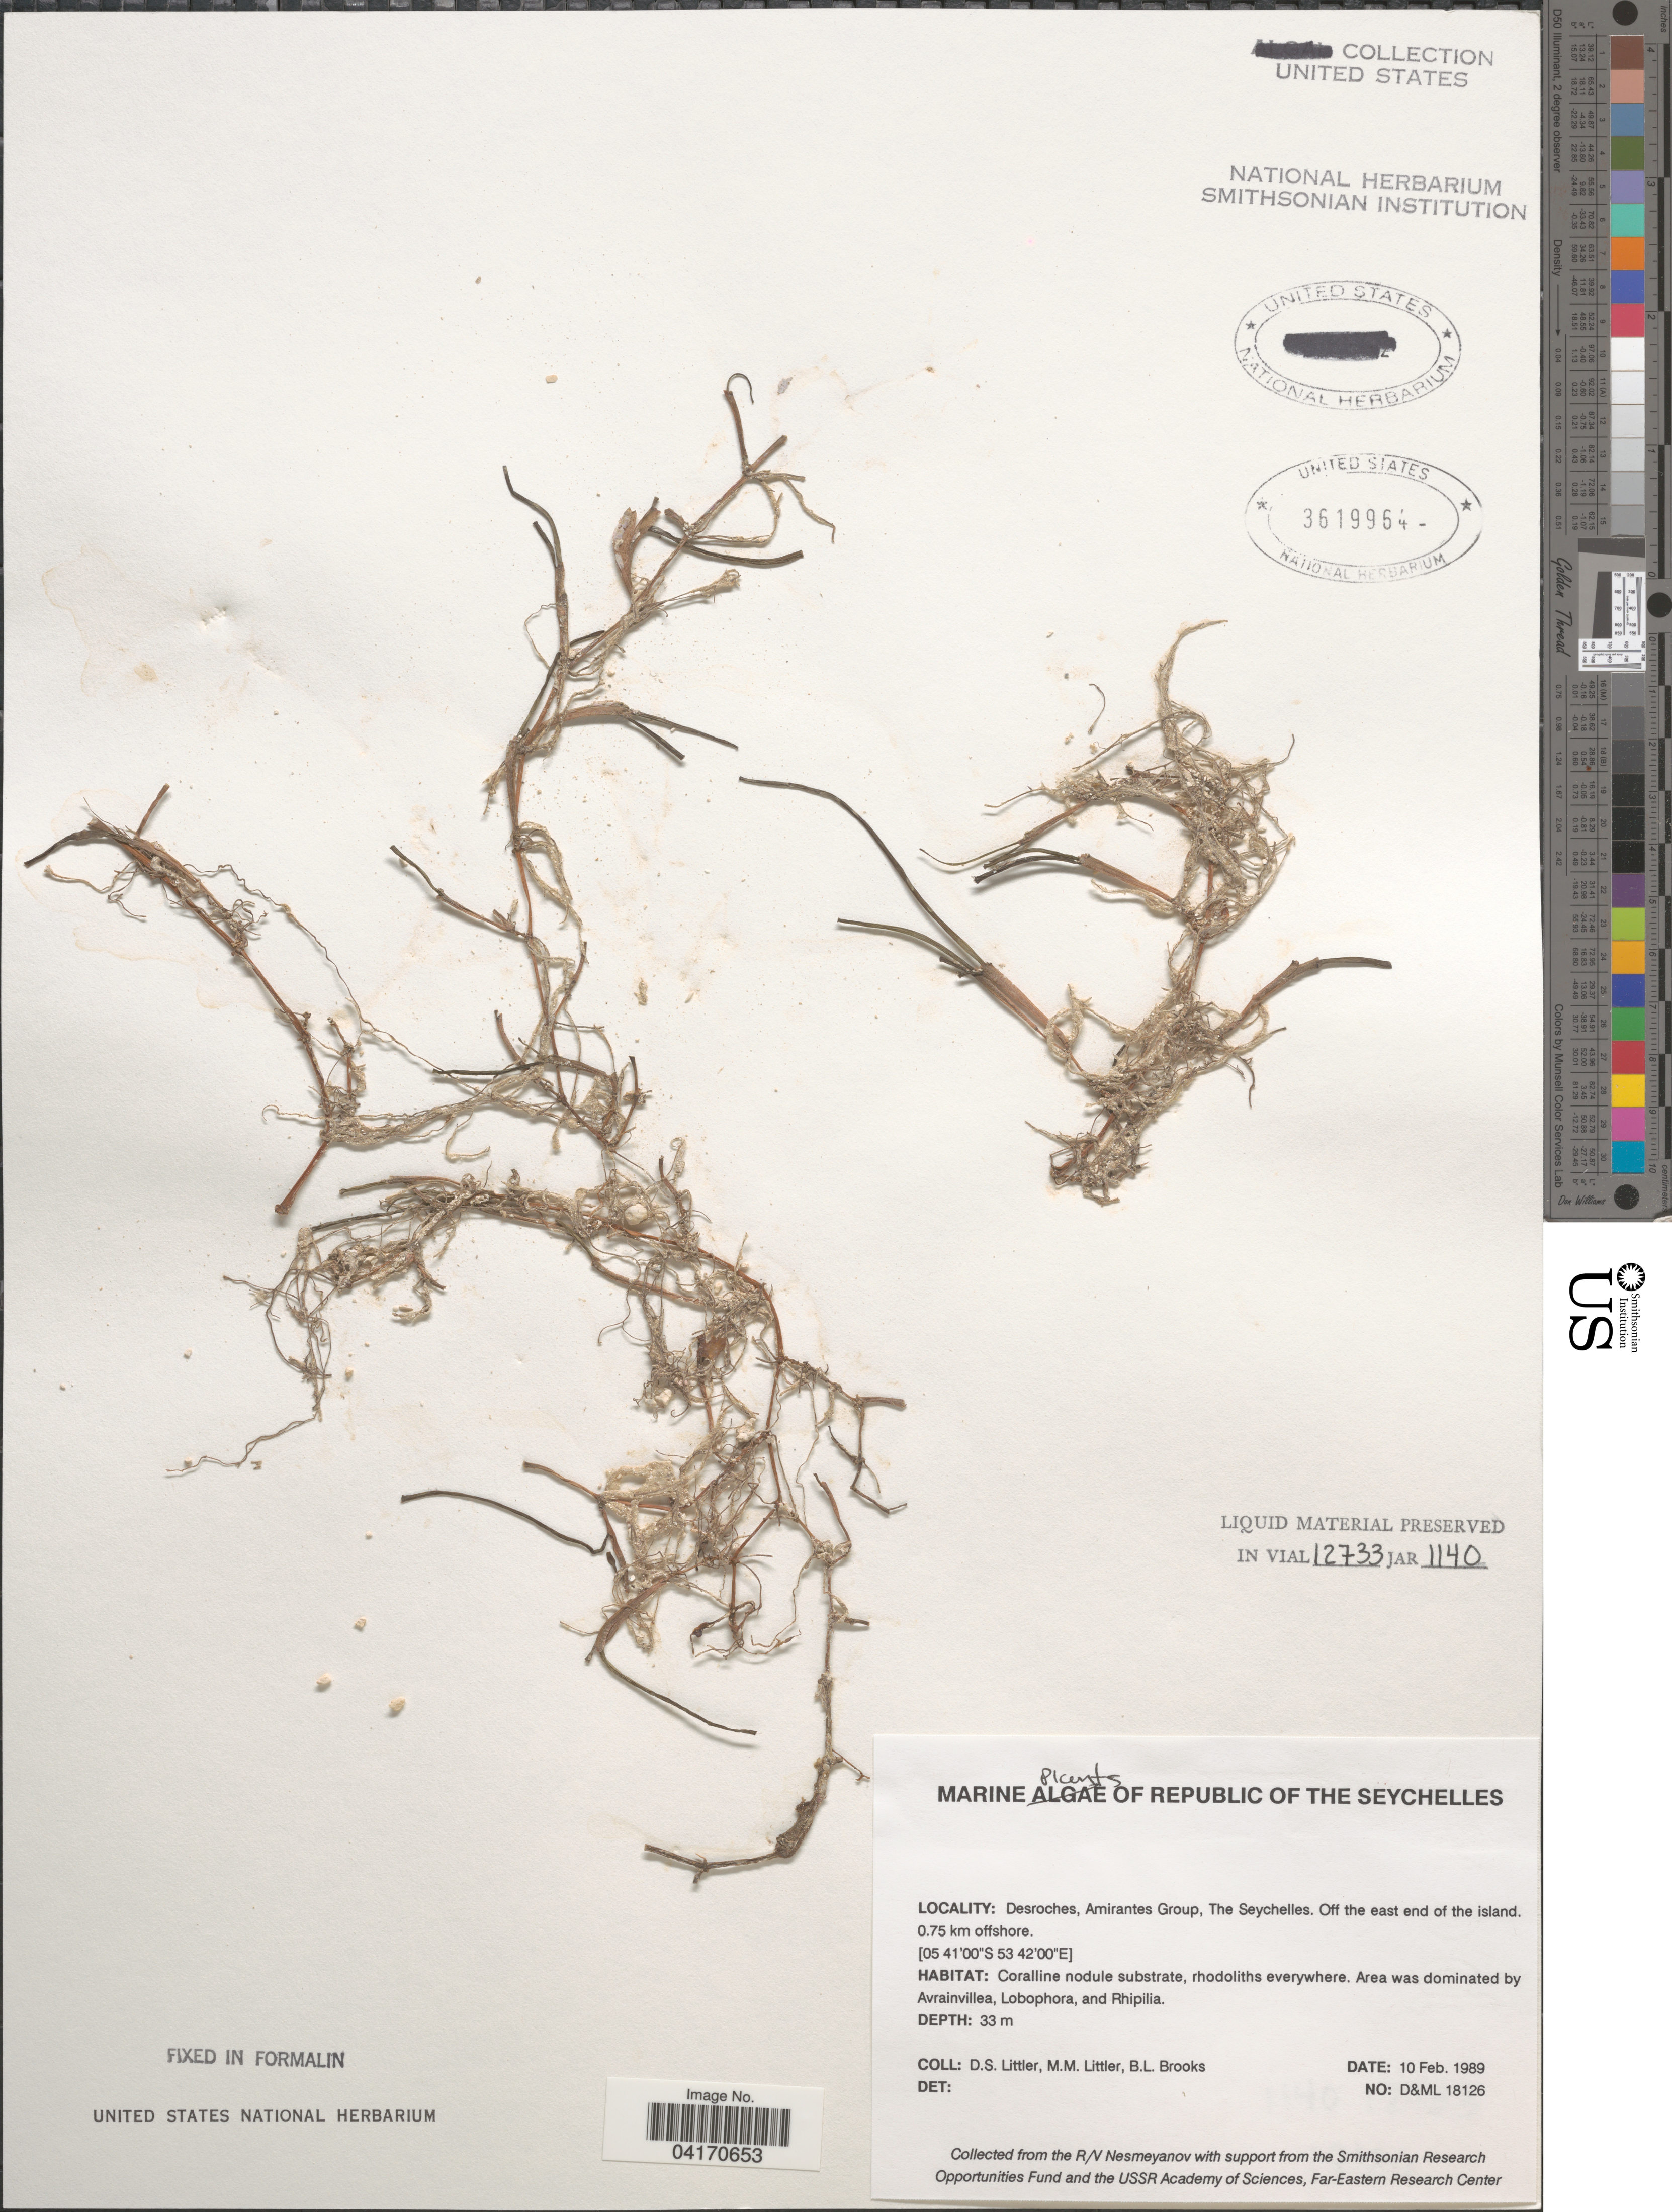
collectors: D. S. Littler & B. Brooks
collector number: D&ML 18126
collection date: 1989-02-10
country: Seychelles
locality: Republic of the Seychelles. Desroches, Amirantes Group, The Seychelles. Off the east end of the island. 0.75 km offshore.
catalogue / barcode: US 3619964